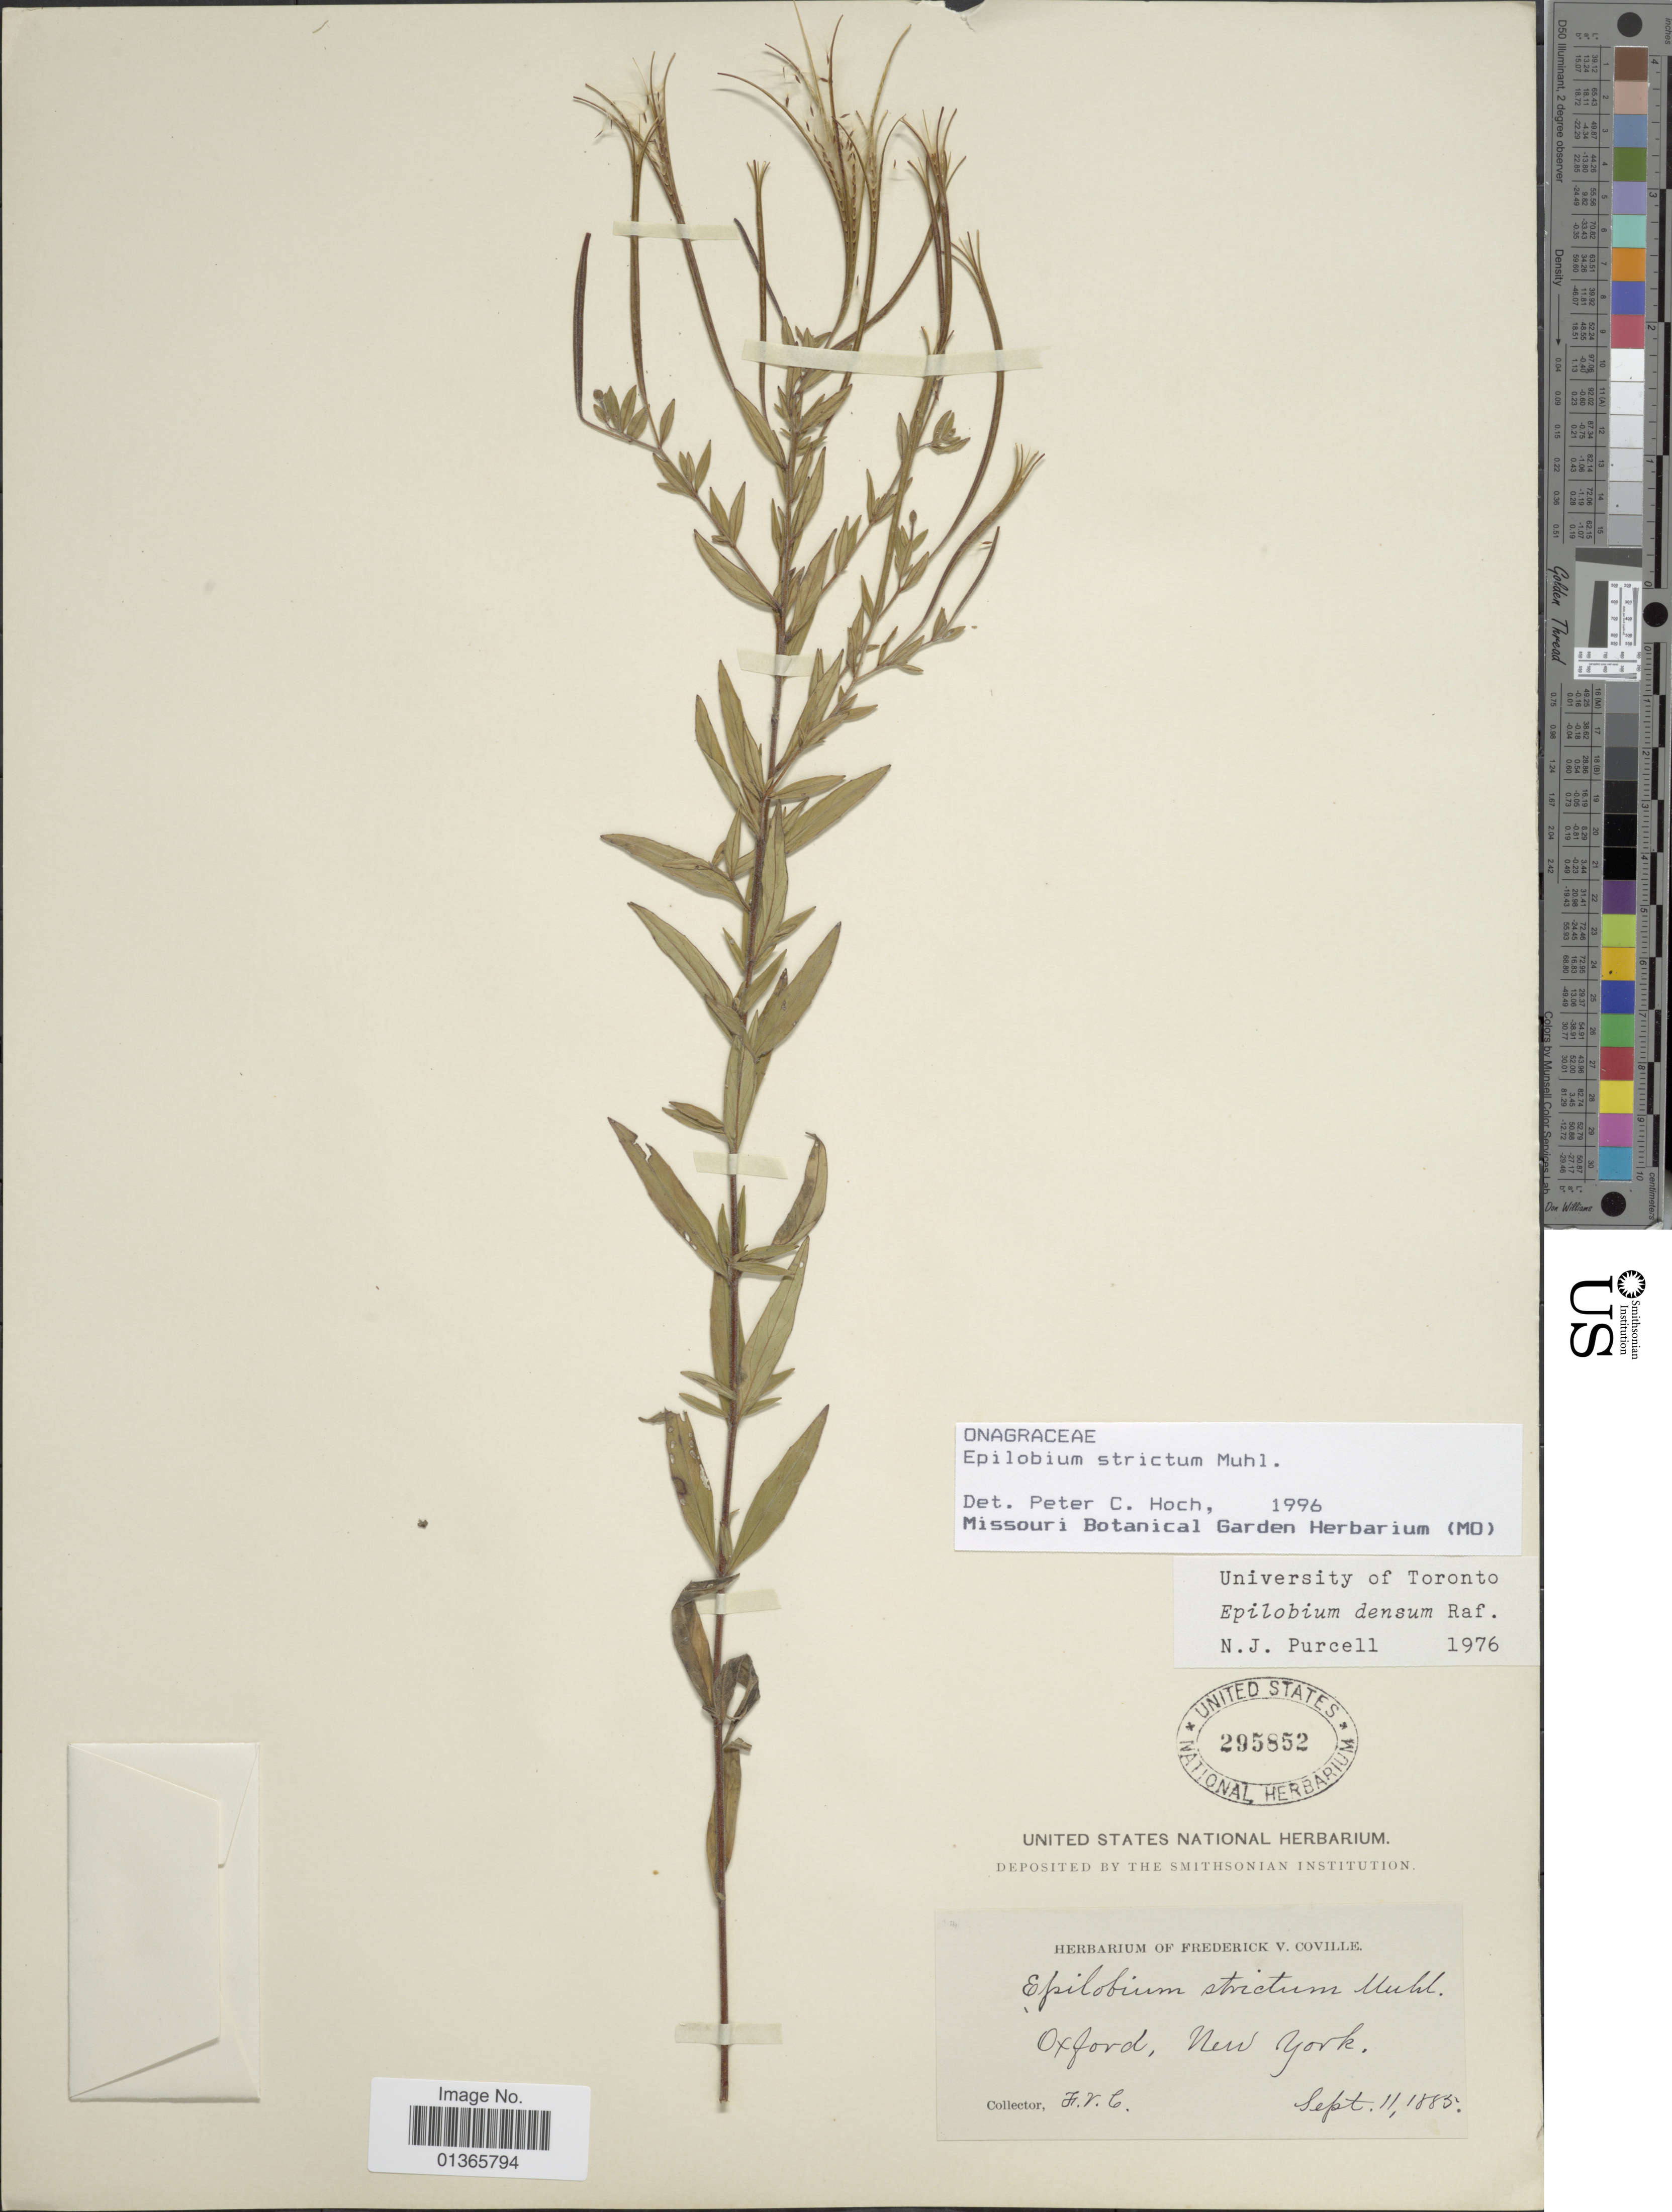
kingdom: Plantae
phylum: Tracheophyta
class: Magnoliopsida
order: Myrtales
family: Onagraceae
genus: Epilobium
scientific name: Epilobium strictum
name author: Muhl.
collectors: F. V. Coville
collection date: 1885-09-11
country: United States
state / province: New York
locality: Oxford.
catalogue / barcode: US 295852